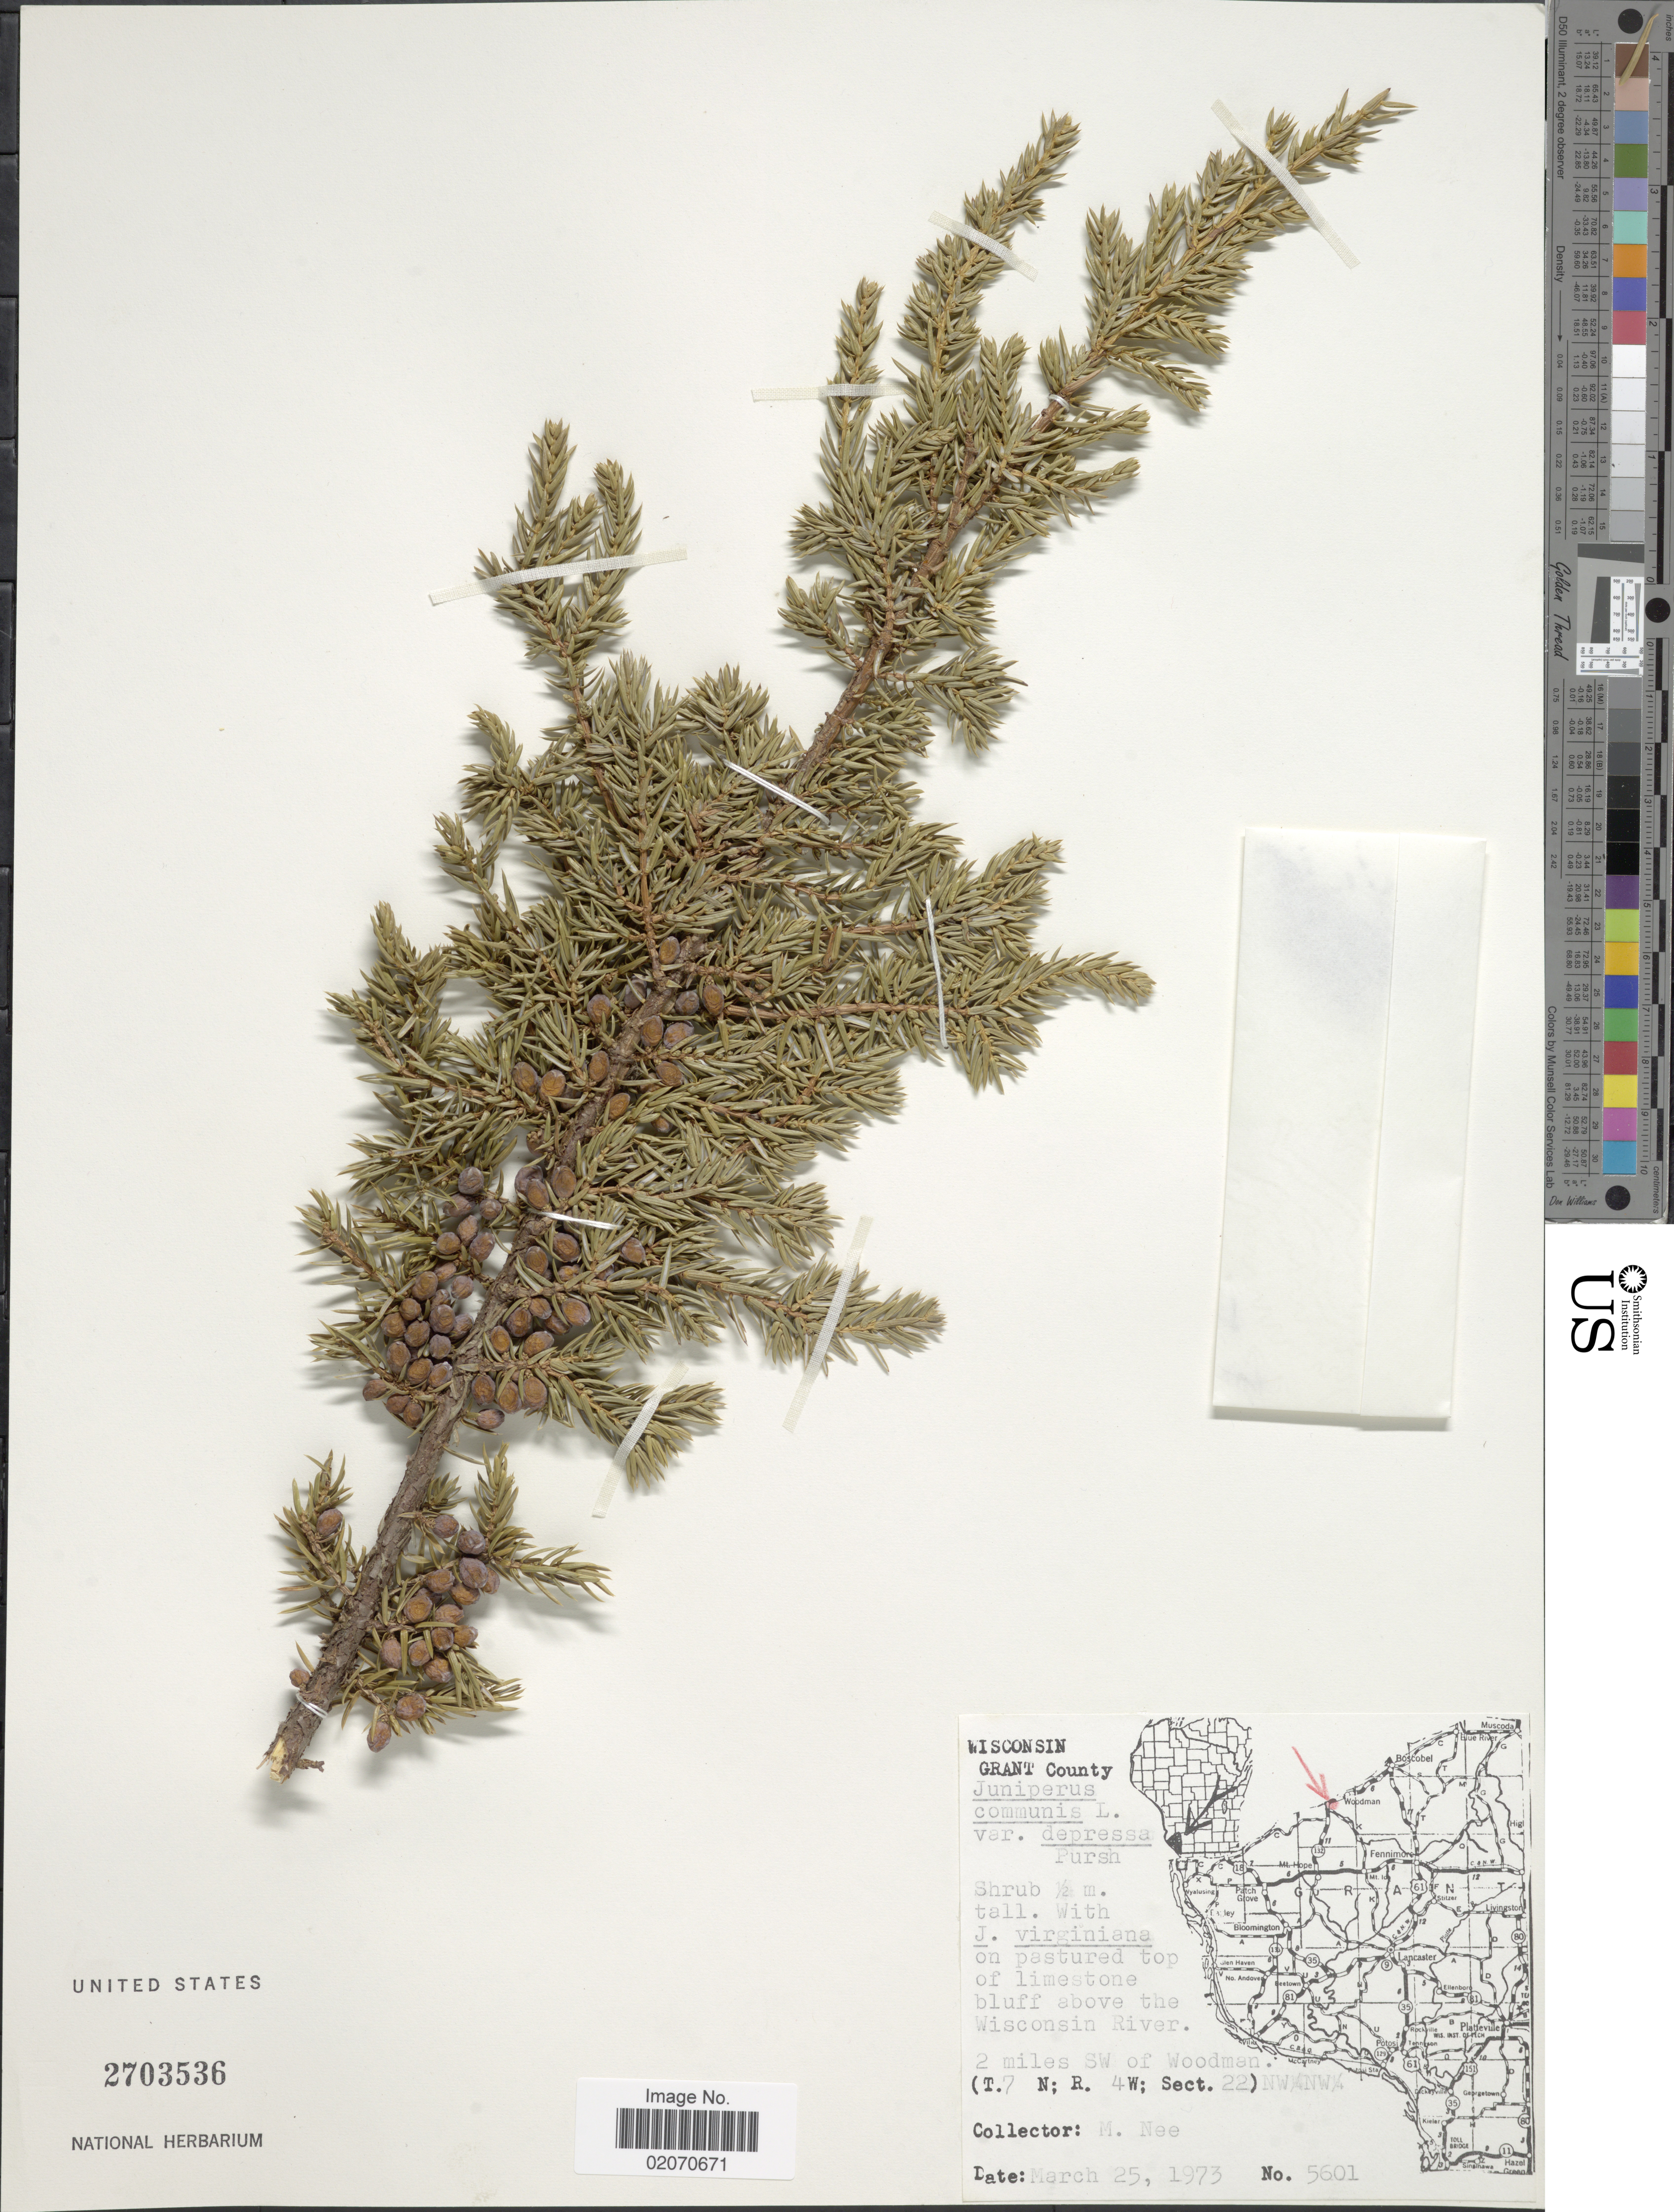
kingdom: Plantae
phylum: Tracheophyta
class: Pinopsida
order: Pinales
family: Cupressaceae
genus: Juniperus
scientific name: Juniperus communis var. depressa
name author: Pursh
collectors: M. Nee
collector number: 5601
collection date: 1973-03-25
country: United States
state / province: Wisconsin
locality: Grant County, Bluff above the Wisconsin River 2 miles SW of Woodman (T. 7 N; R. 4 W; Sect. 22) NW/4NW 1/4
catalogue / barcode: US 2703536